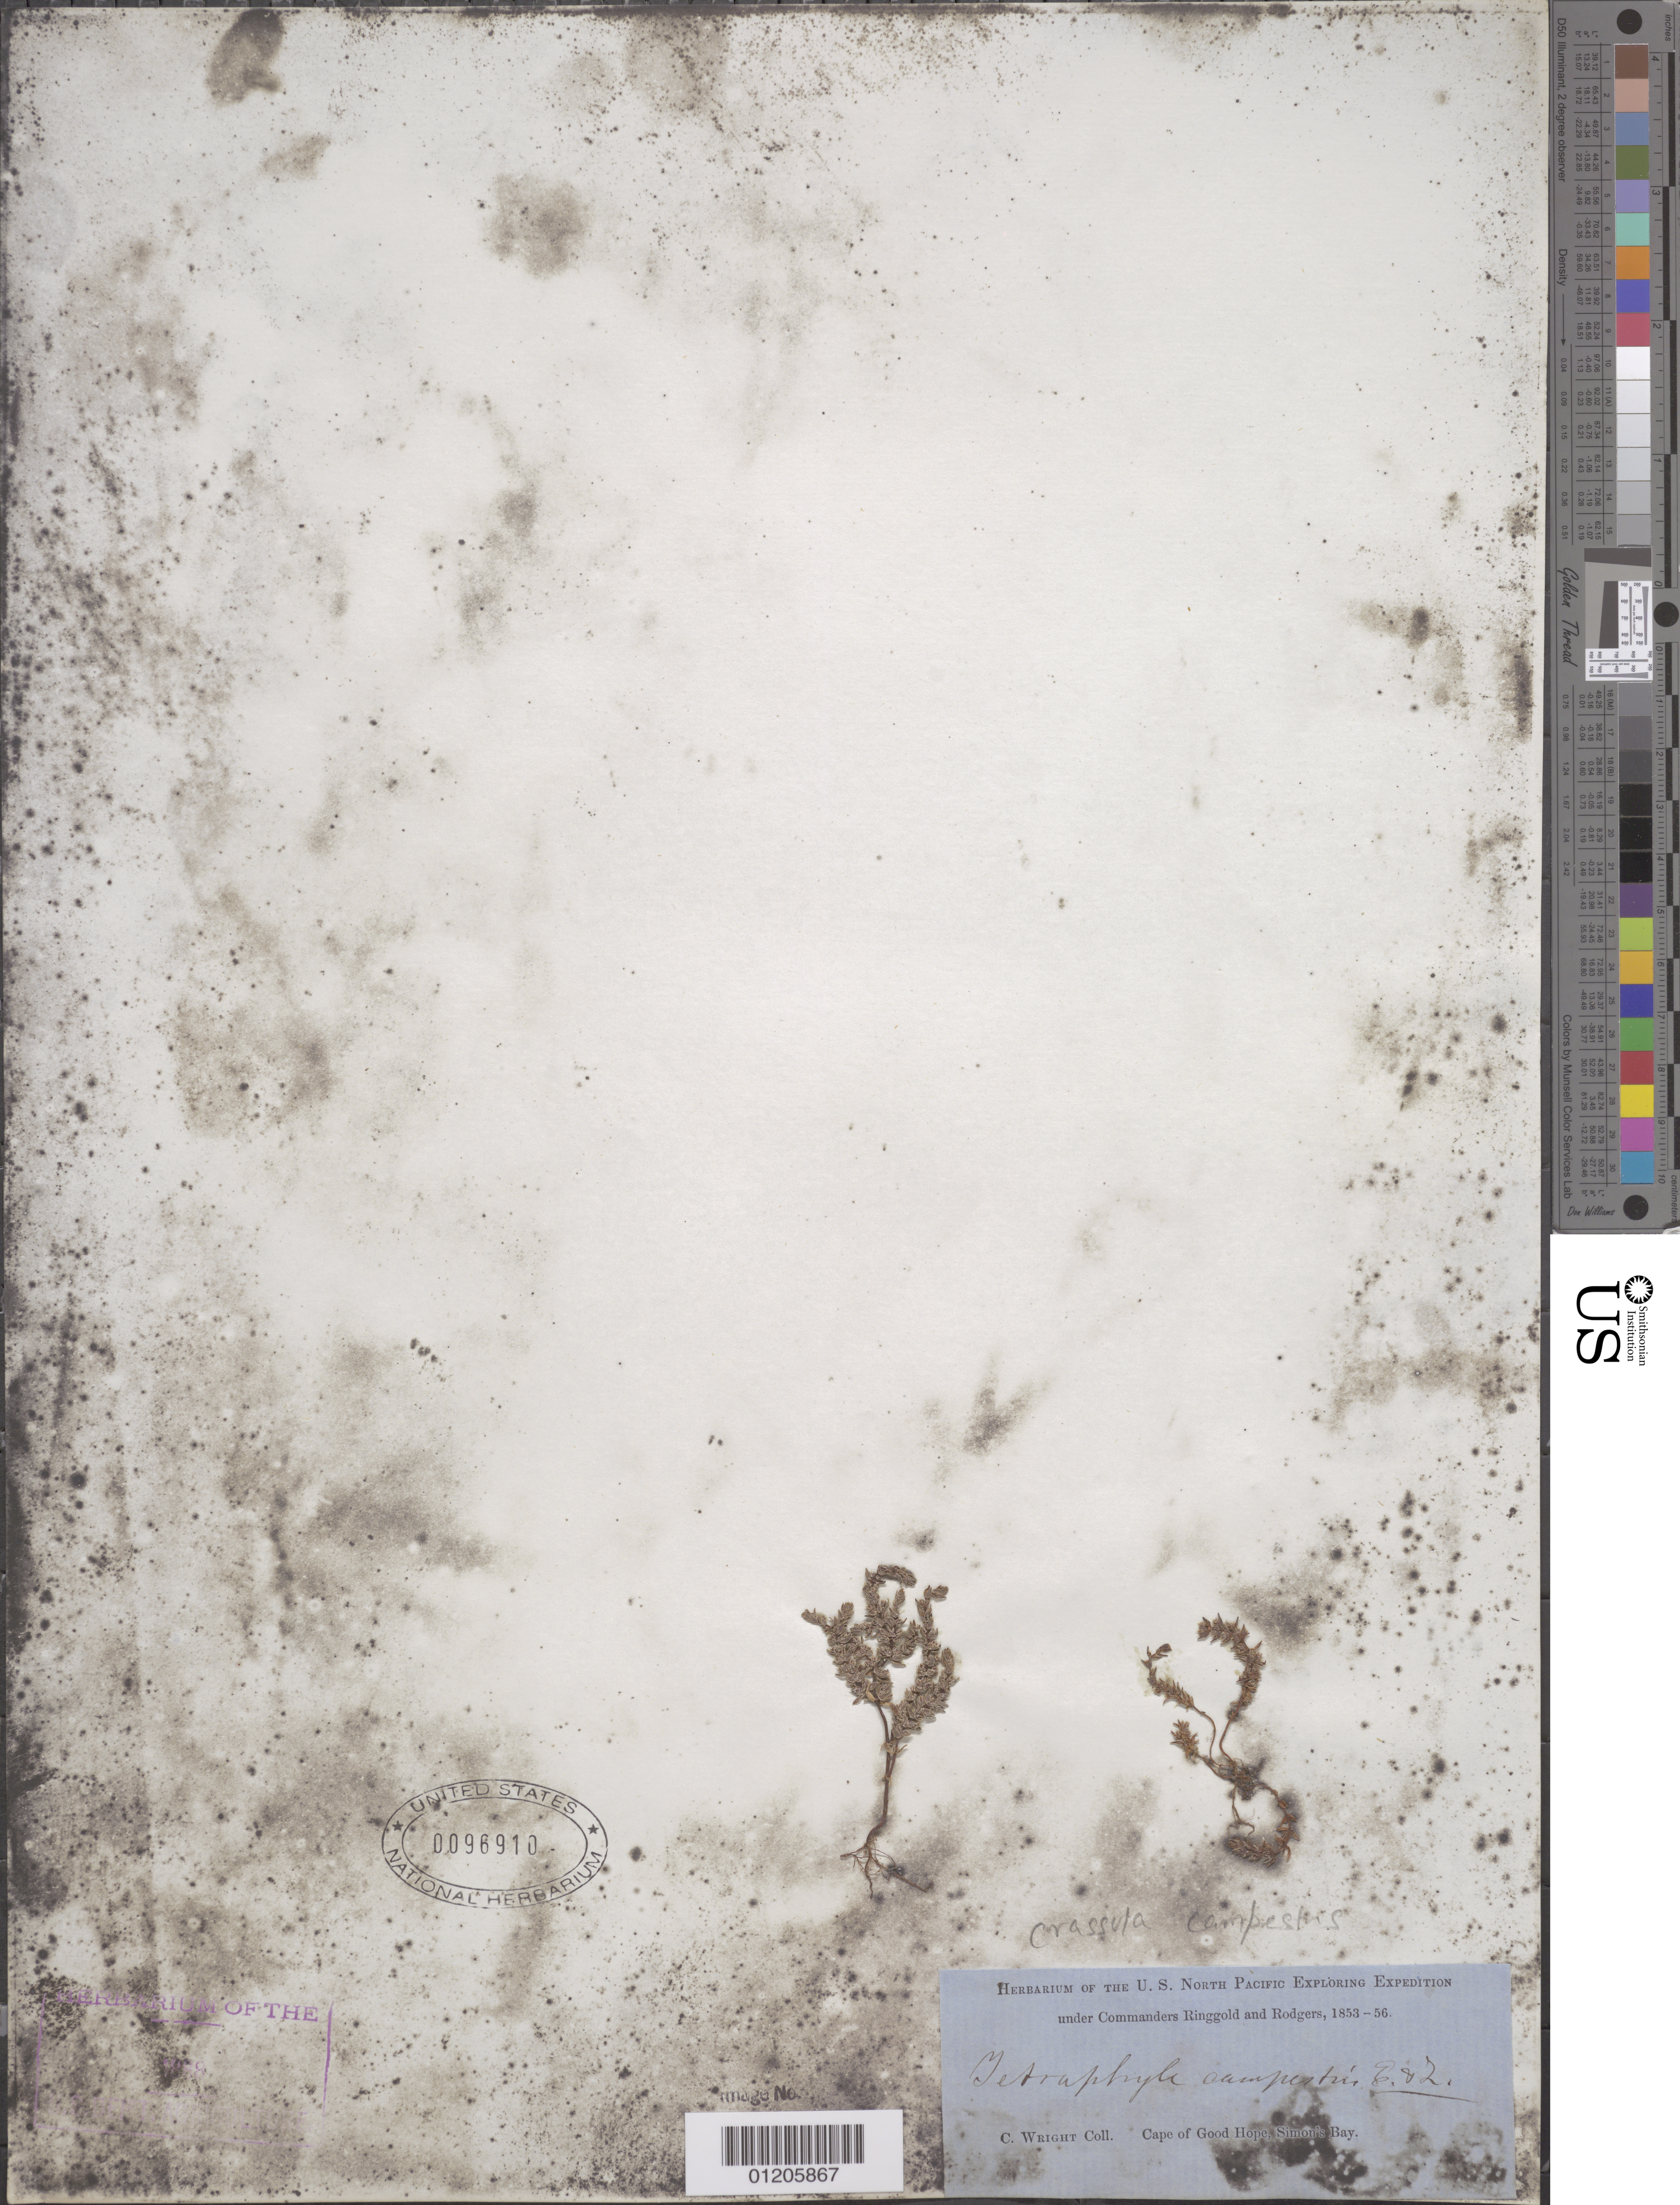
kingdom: Plantae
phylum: Tracheophyta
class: Magnoliopsida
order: Saxifragales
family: Crassulaceae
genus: Crassula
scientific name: Crassula campestris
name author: (Eckl. & Zeyh.) Harv.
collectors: C. Wright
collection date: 1853/1856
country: South Africa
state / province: Western Cape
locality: Cape of Good Hope, Simon's Bay.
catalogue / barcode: US 96910